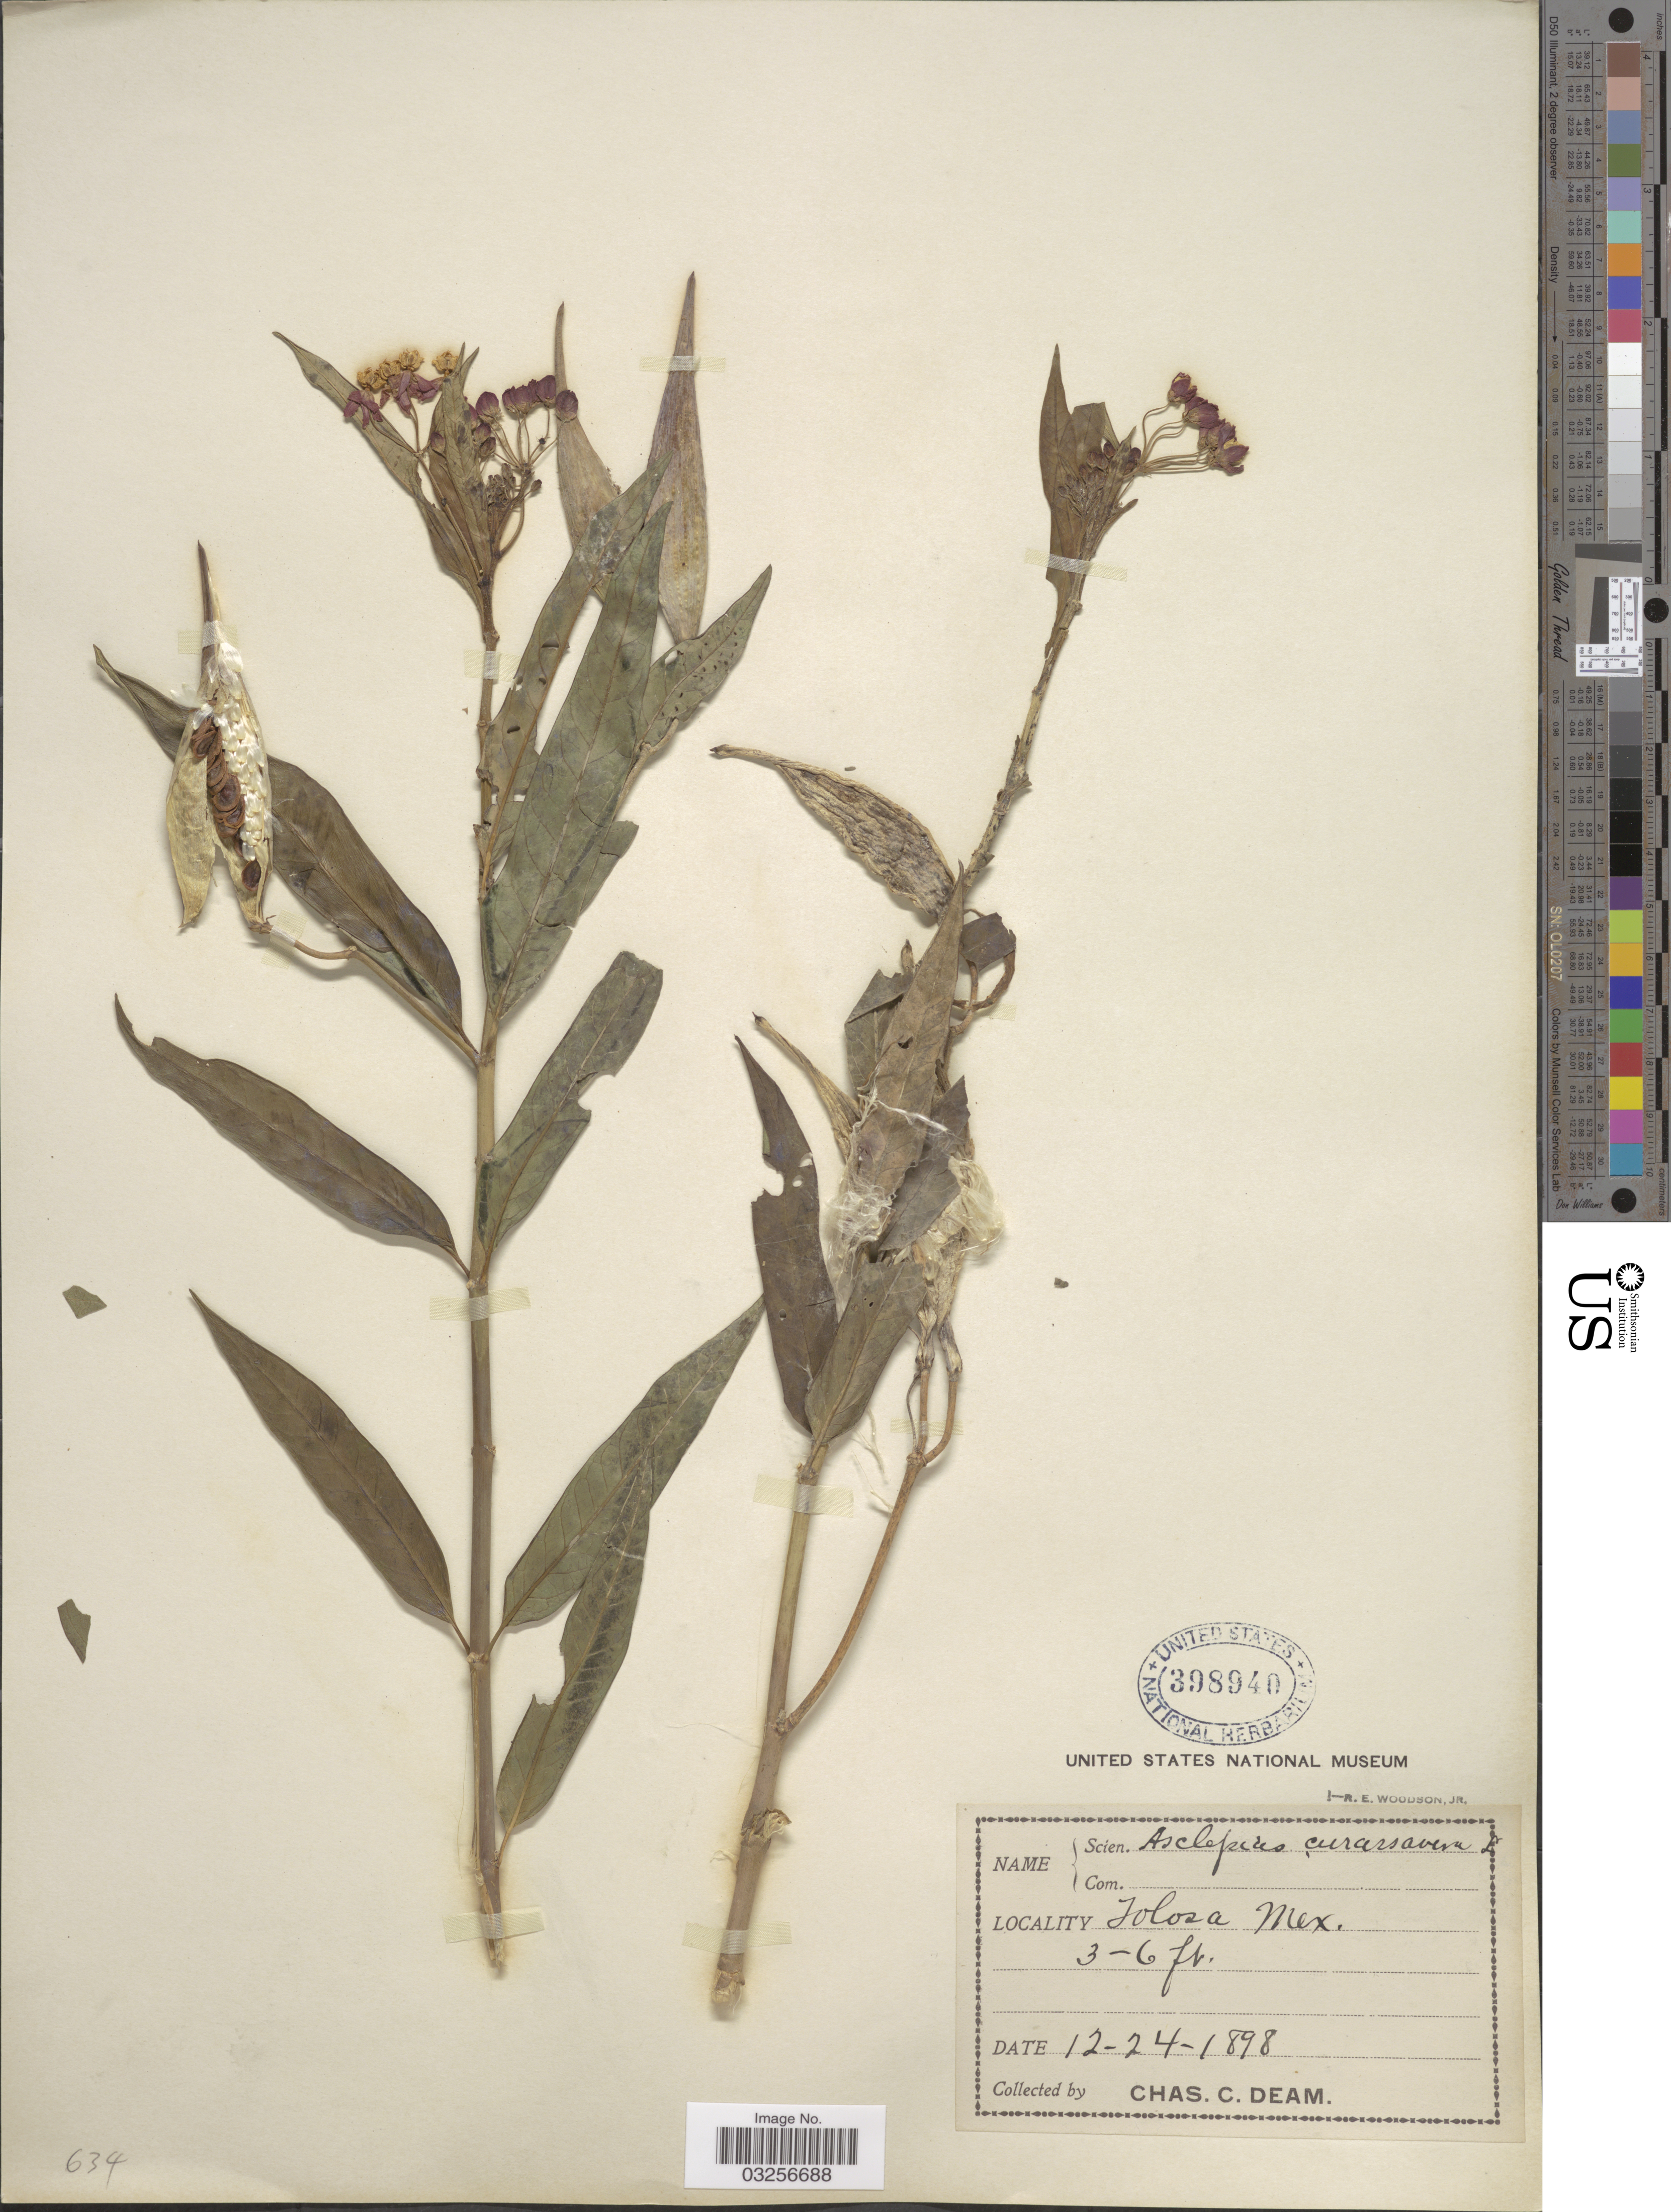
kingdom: Plantae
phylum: Tracheophyta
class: Magnoliopsida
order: Gentianales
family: Apocynaceae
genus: Asclepias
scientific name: Asclepias curassavica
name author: L.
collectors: C. C. Deam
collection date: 1898-12-24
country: Mexico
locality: Tolosa.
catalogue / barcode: US 398940